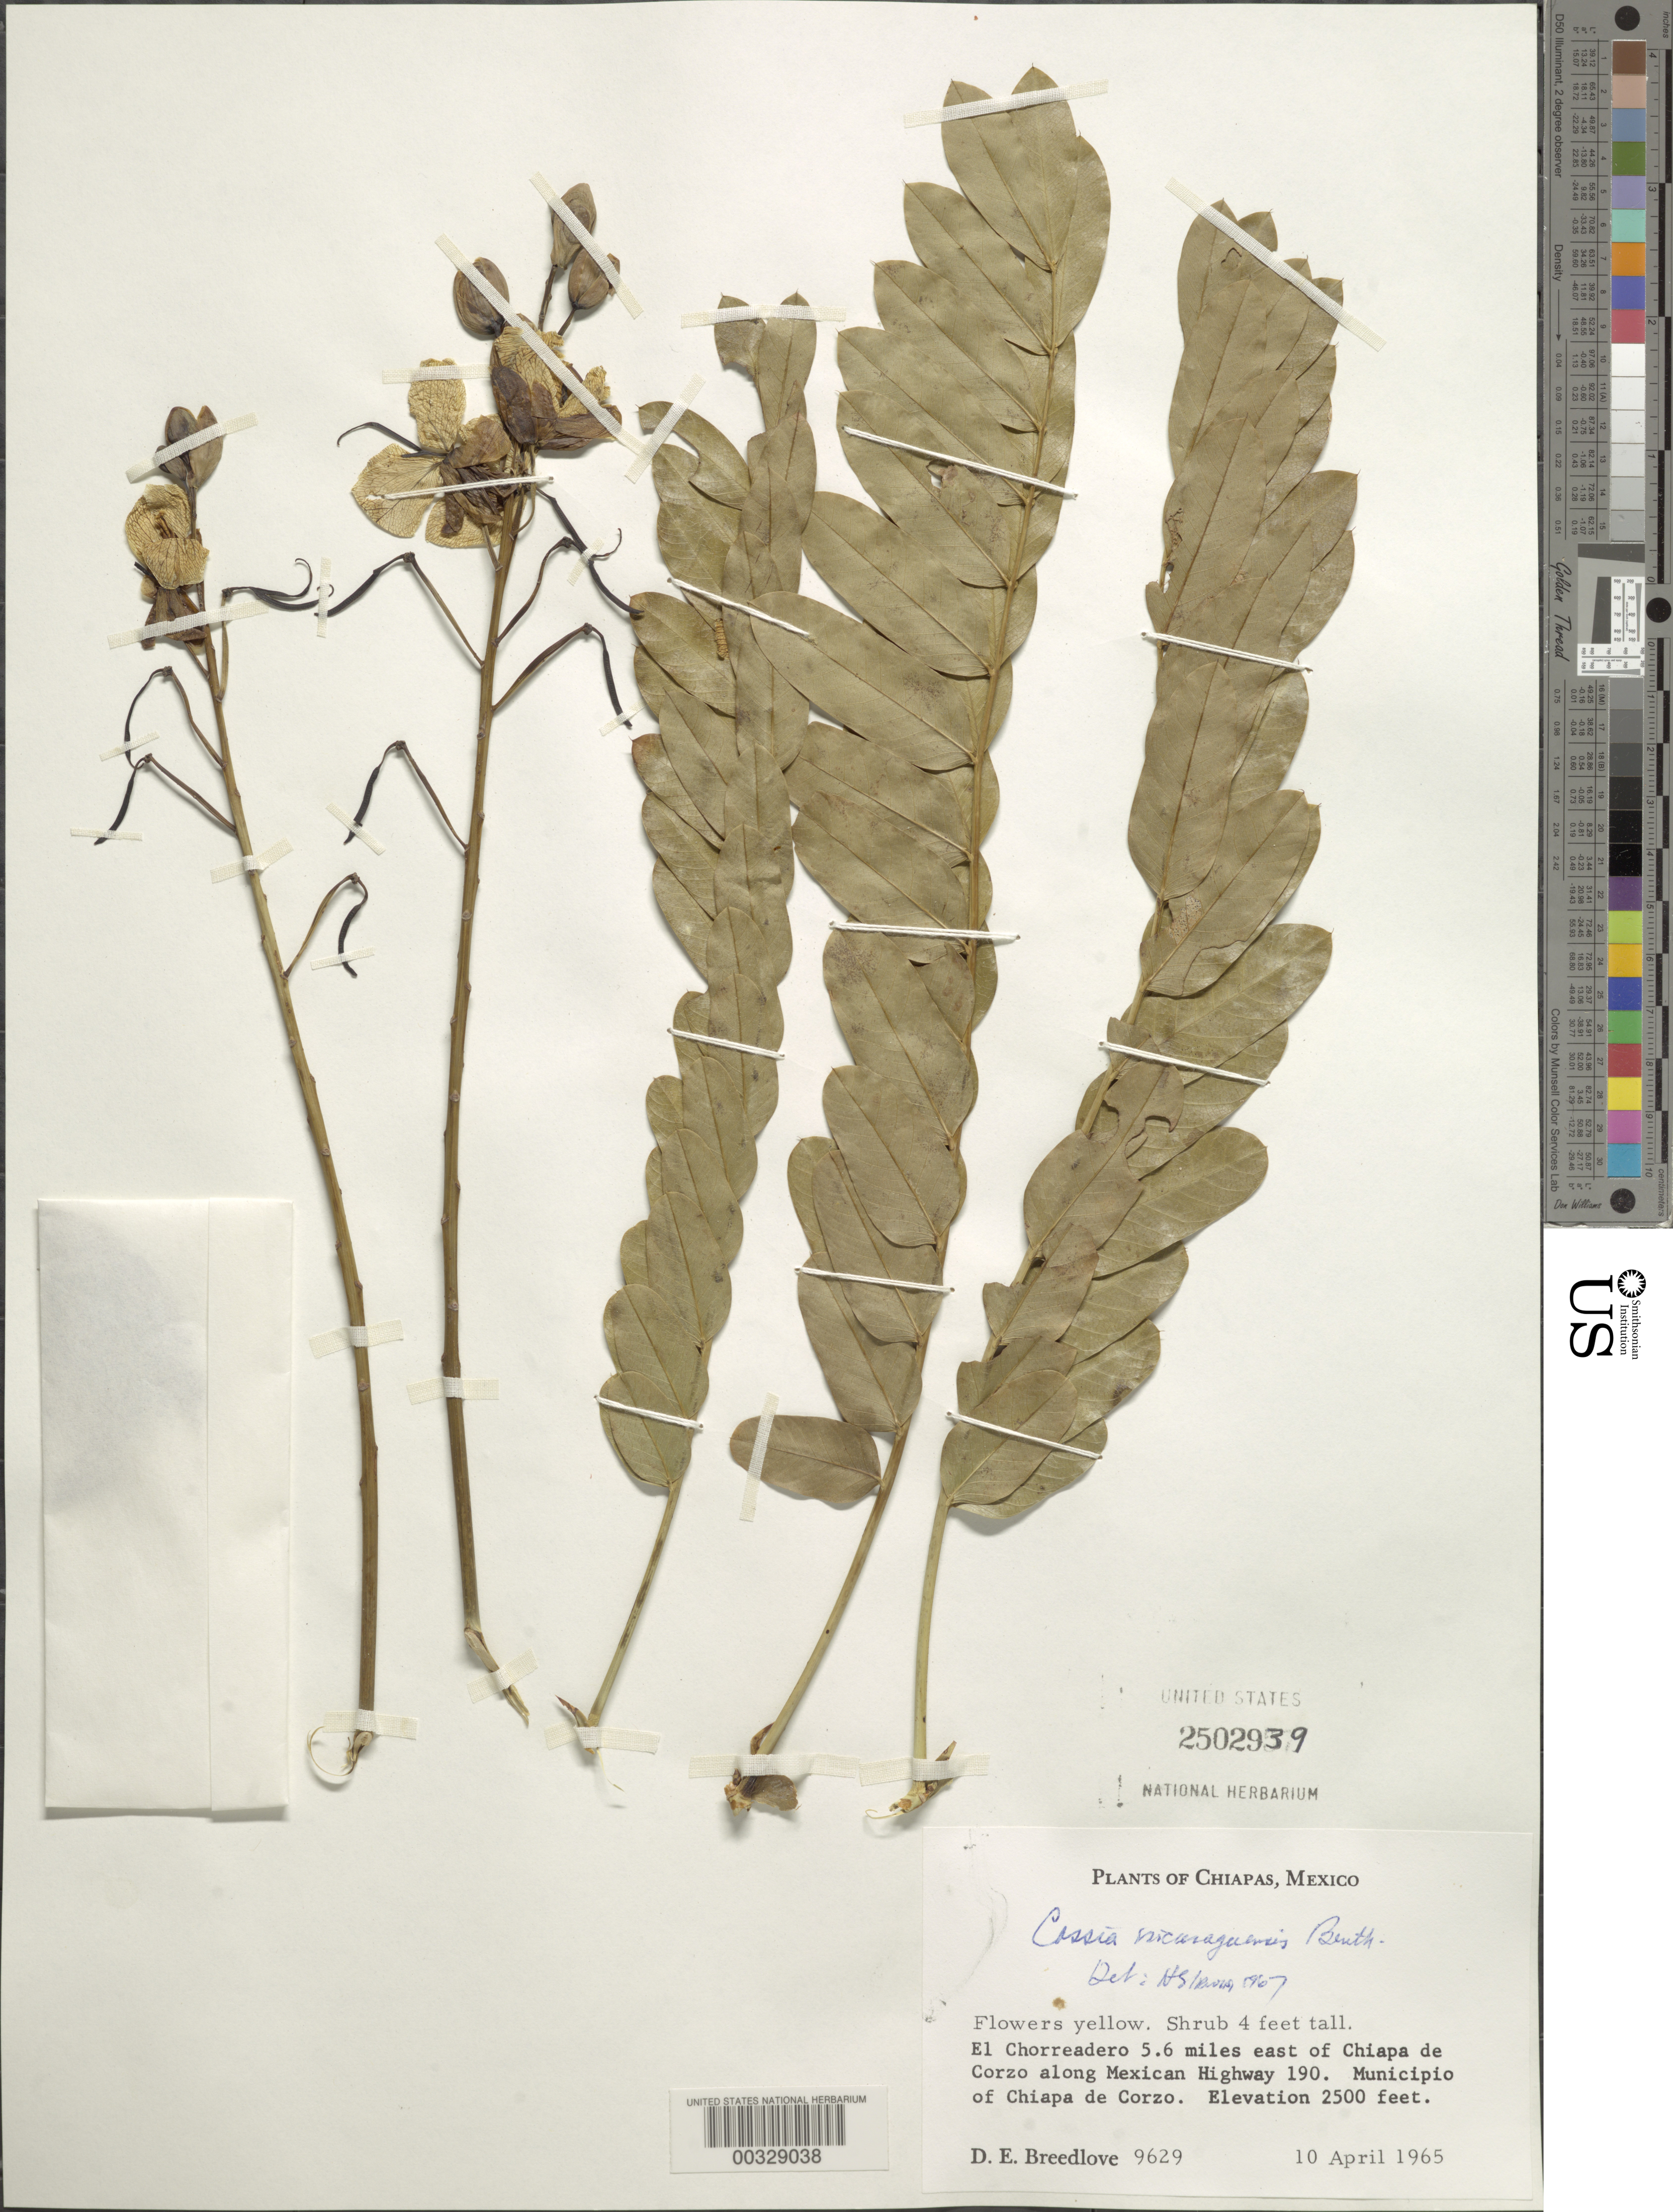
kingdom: Plantae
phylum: Tracheophyta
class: Magnoliopsida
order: Fabales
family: Fabaceae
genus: Senna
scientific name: Senna nicaraguensis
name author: (Benth.) H.S. Irwin & Barneby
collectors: D. E. Breedlove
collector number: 9629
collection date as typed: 10 Apr 1965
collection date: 1965-04-10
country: Mexico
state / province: Chiapas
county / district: Chiapa de Corzo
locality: El Chorreadero 5.6 mi E of Chiapa de Corzo along Mexican highway 190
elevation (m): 762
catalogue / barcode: US 2502939